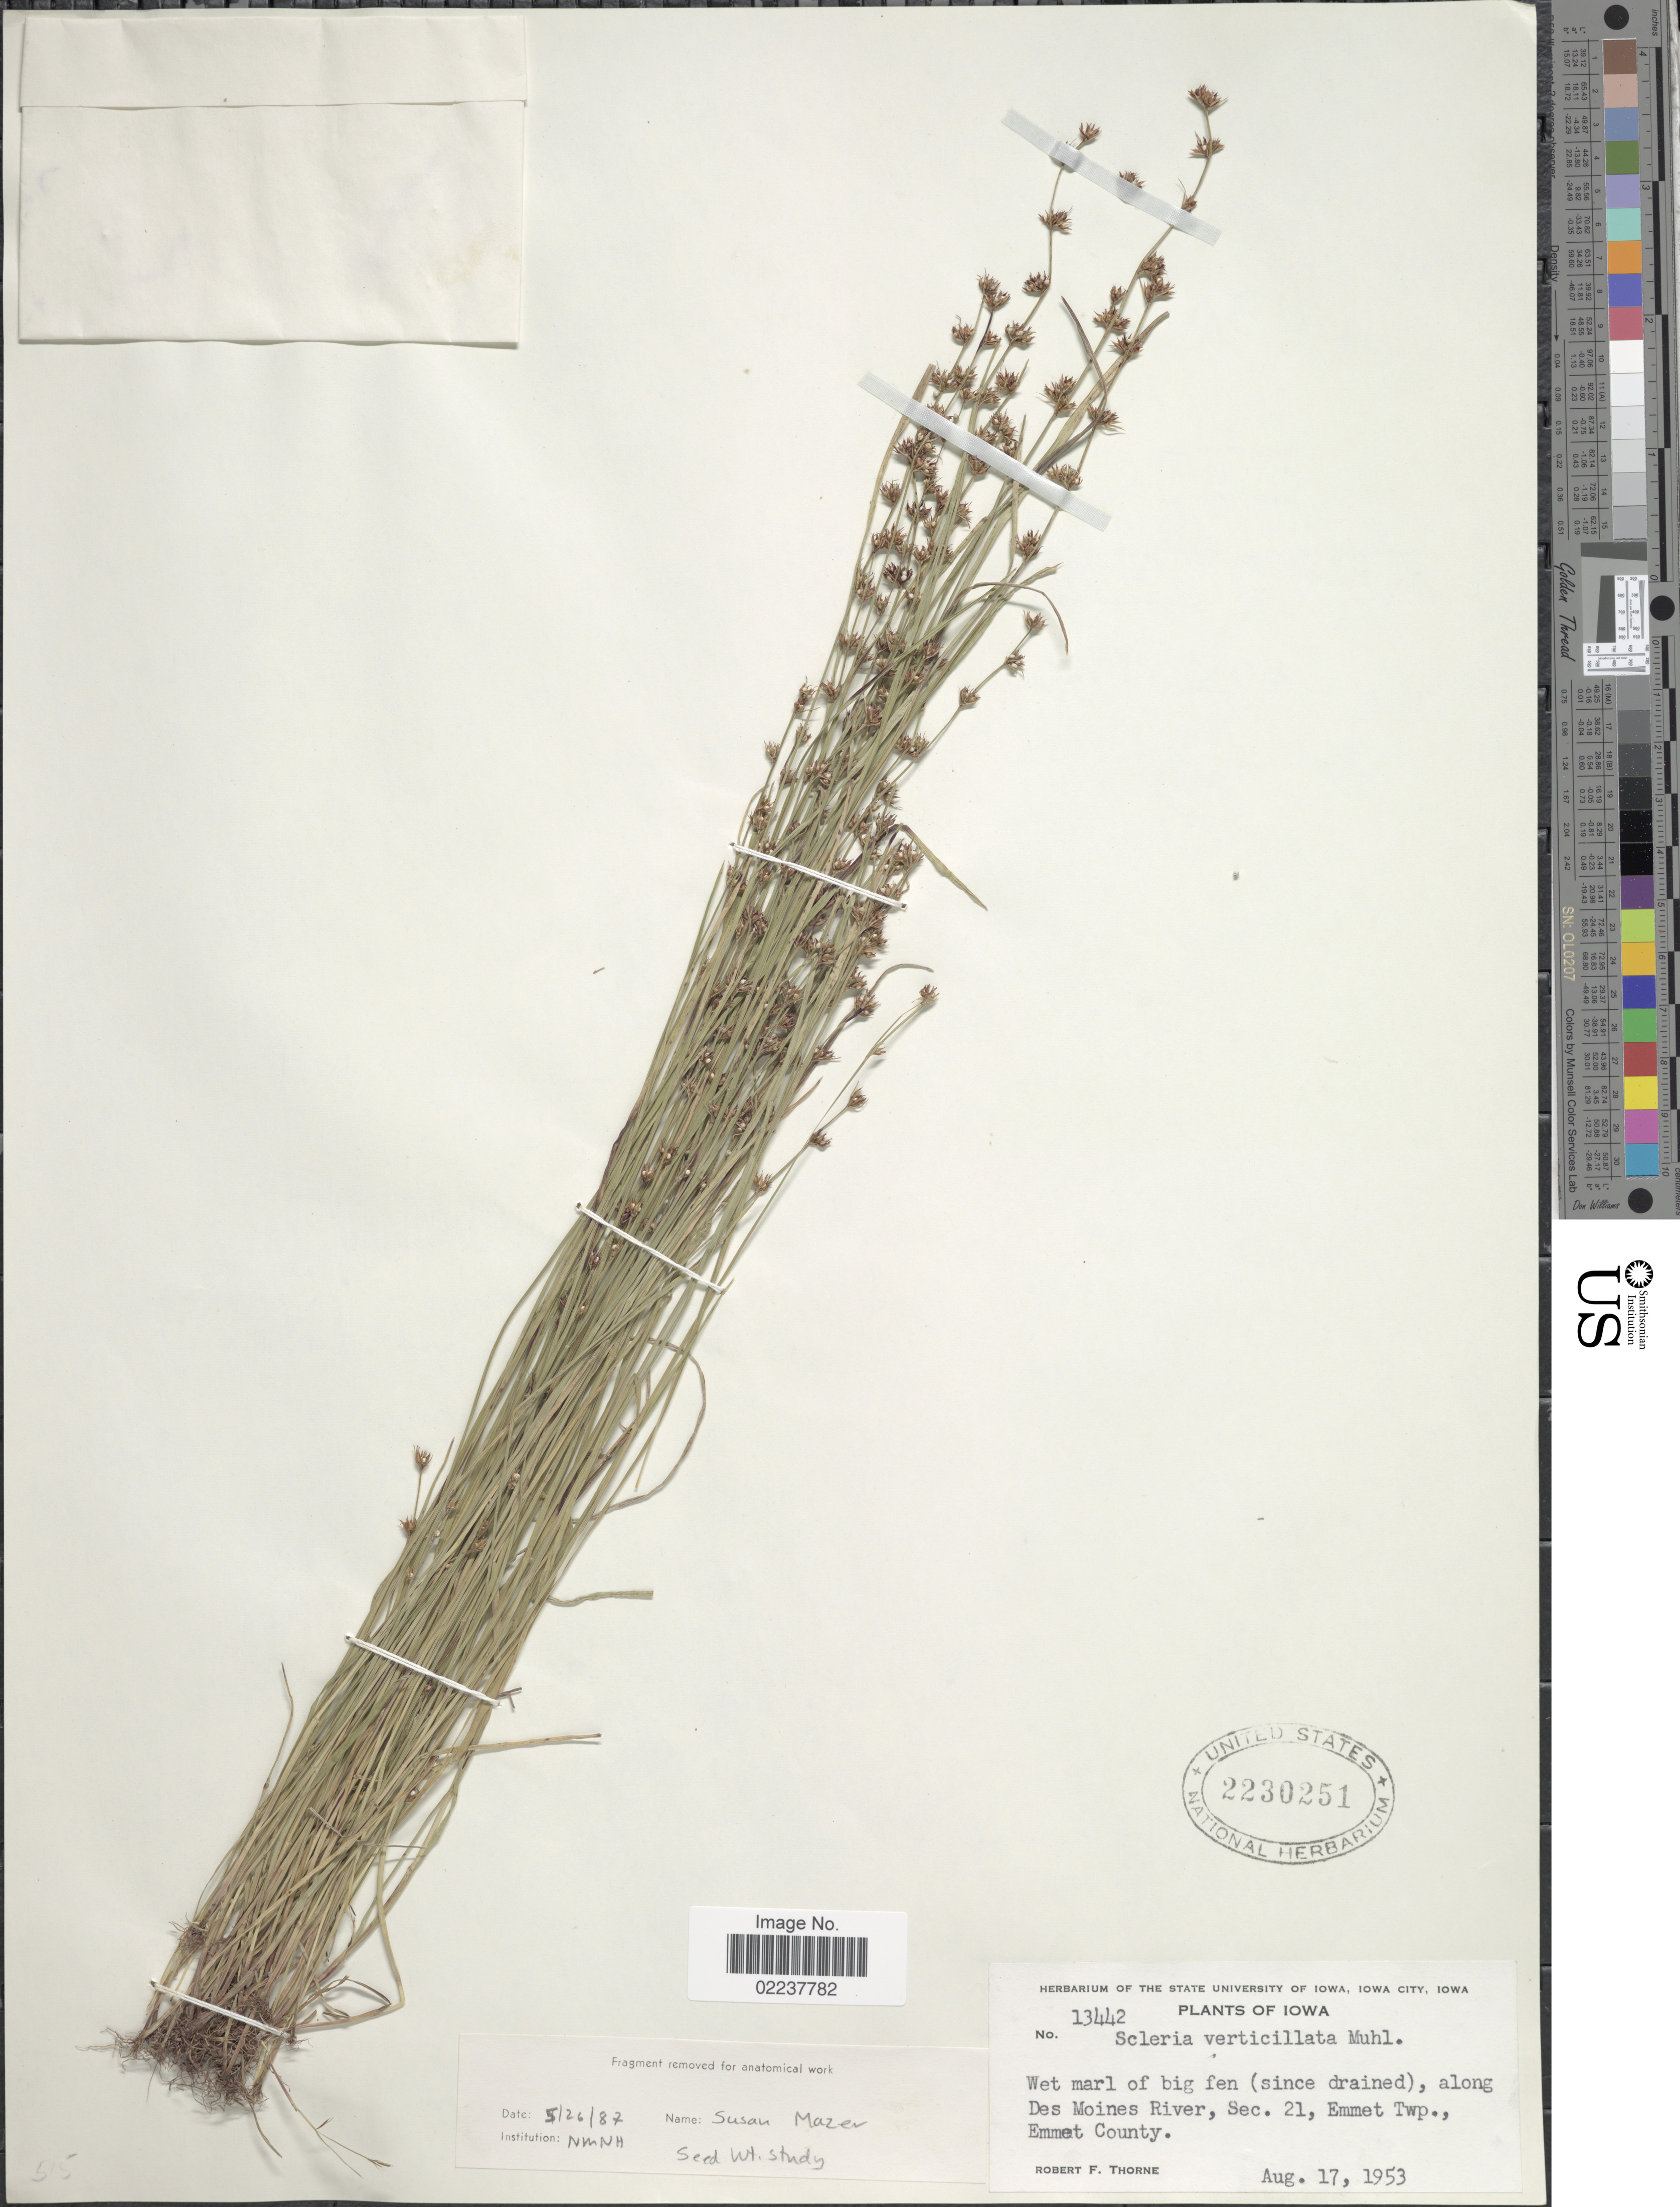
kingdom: Plantae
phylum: Tracheophyta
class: Liliopsida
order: Poales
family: Cyperaceae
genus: Scleria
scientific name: Scleria verticillata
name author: Muhl. ex Willd.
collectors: R. F. Thorne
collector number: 13442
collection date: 1953-08-17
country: United States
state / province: Iowa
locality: Along Des Moines River, Sec. 21, Emmet Twp., Emmet County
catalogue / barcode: US 2230251